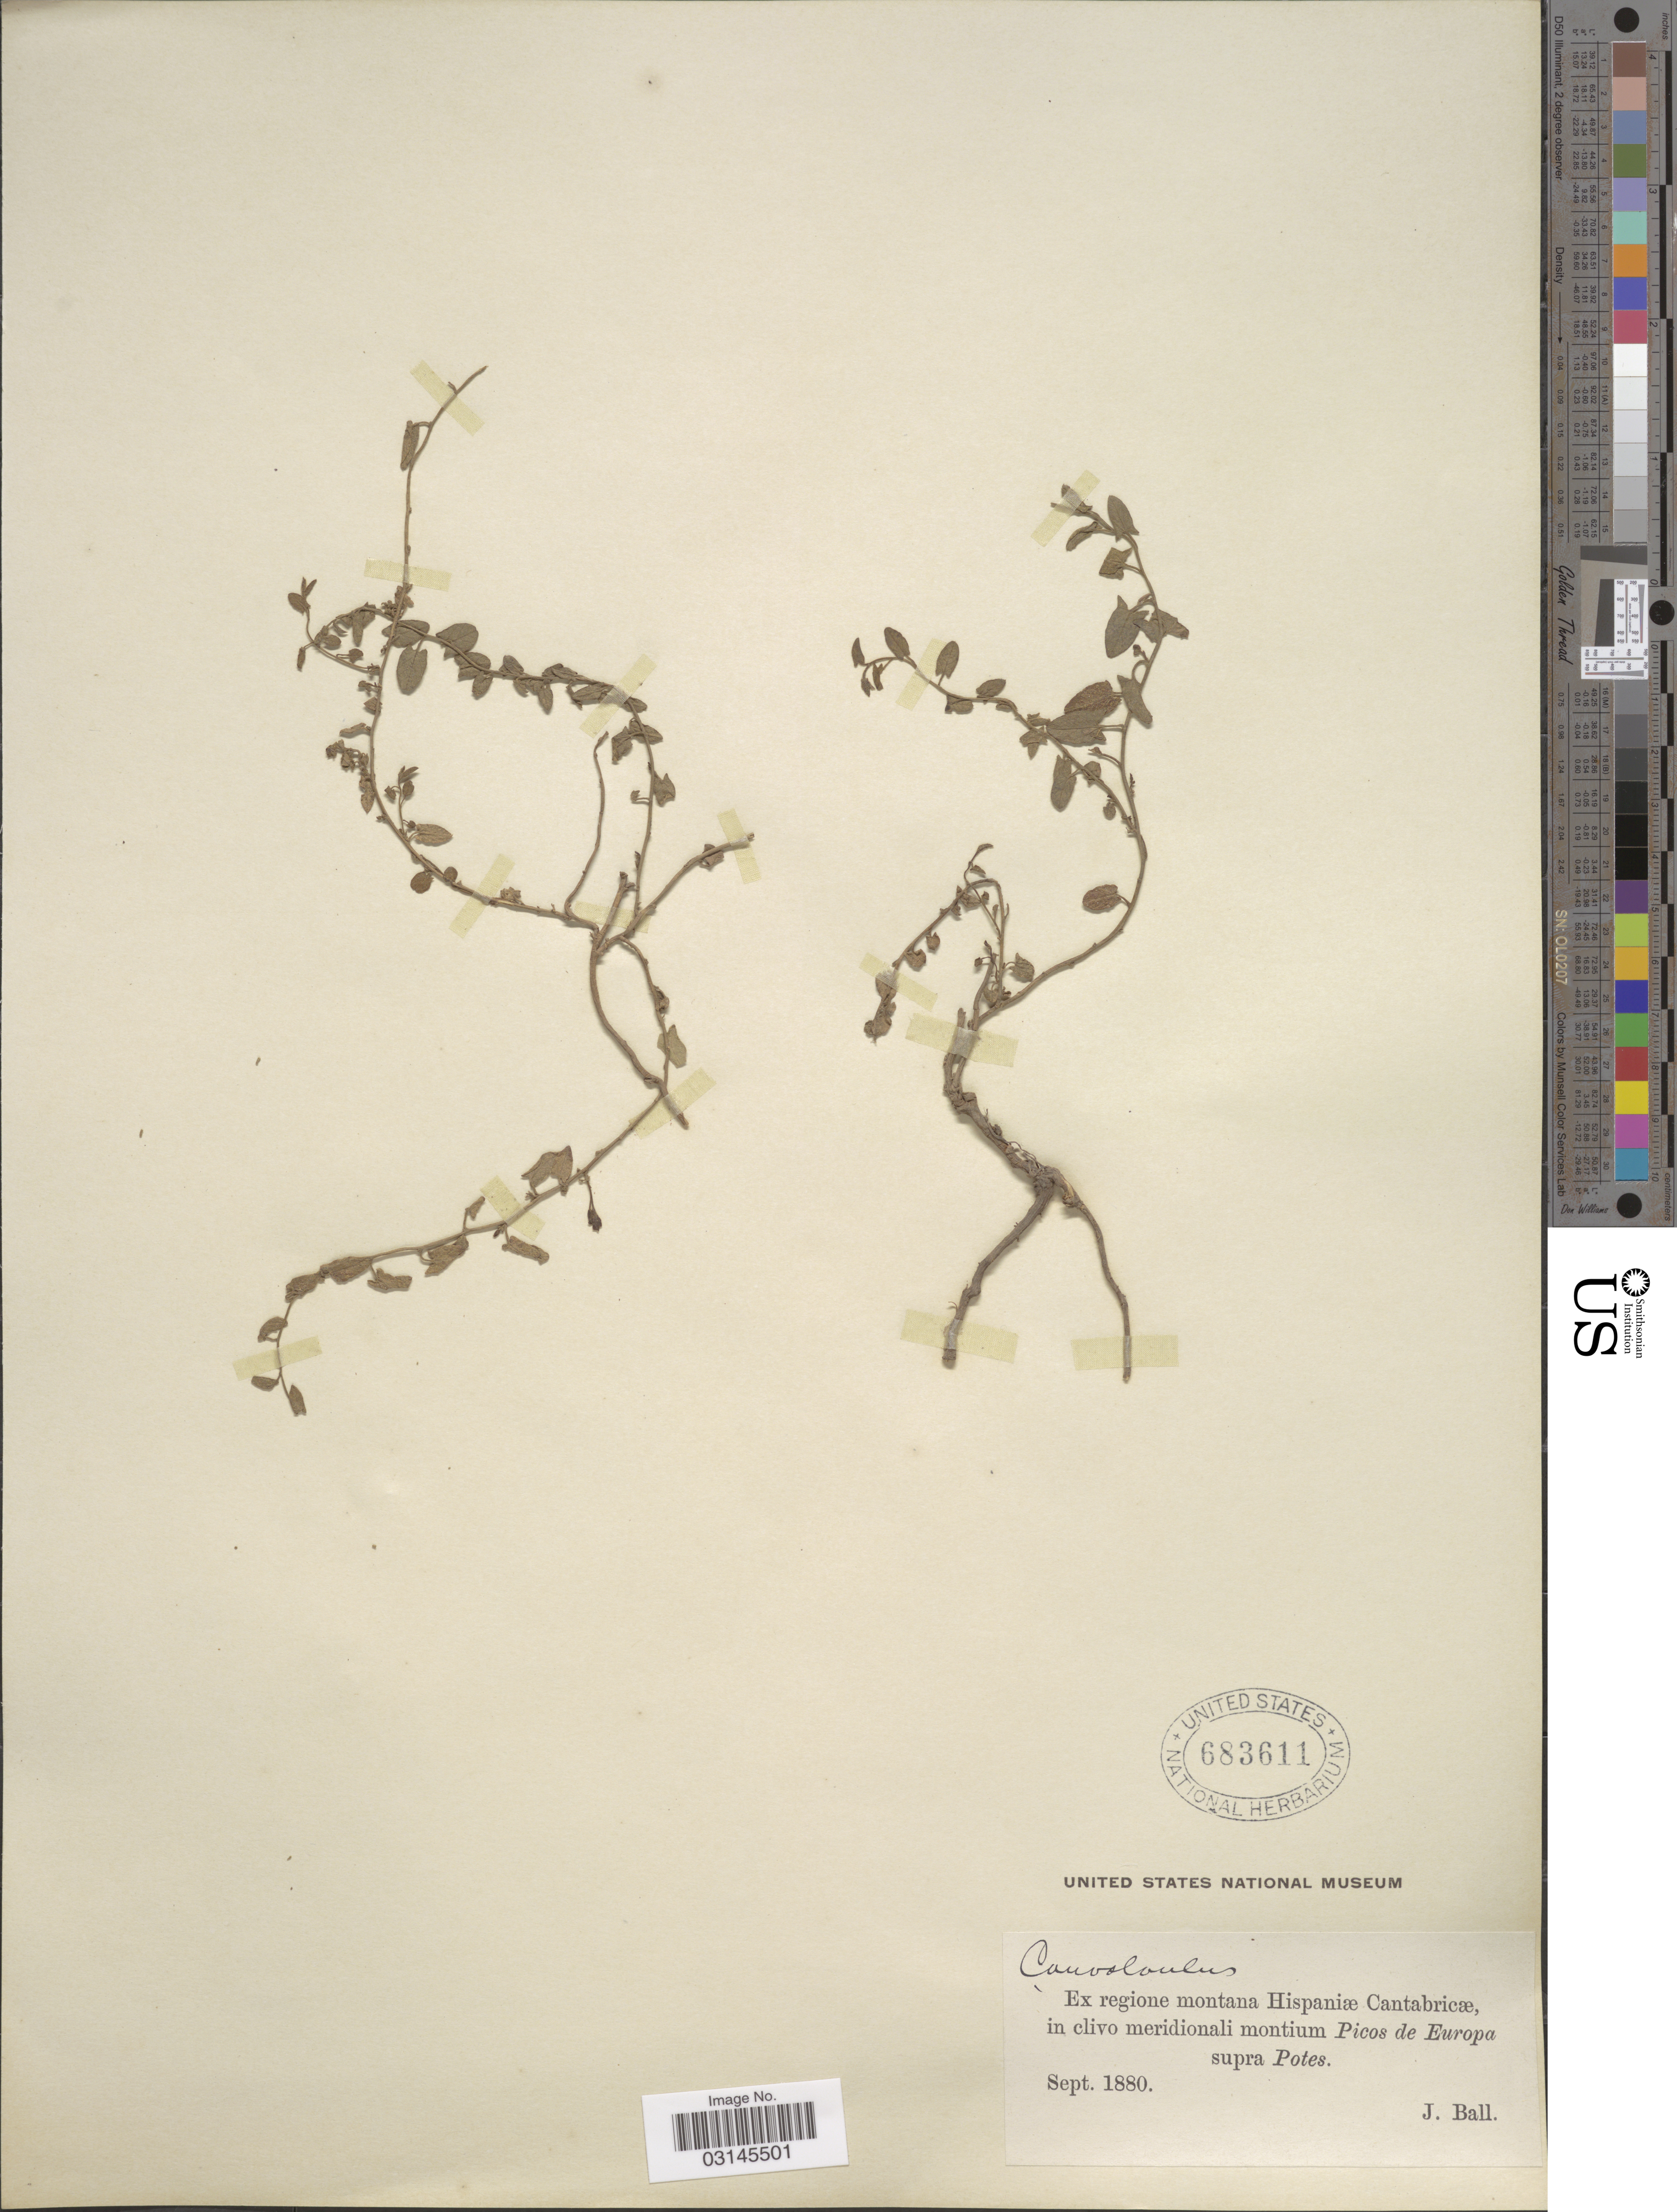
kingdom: Plantae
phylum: Tracheophyta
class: Magnoliopsida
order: Solanales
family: Convolvulaceae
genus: Convolvulus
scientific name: Convolvulus sp.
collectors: J. Ball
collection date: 1880-09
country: Spain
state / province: Cantabria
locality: Ex regione montana Hispaniæ Cantabricæ, in clivo meridionali montium Picos de Europa supra Potes.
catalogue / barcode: US 683611